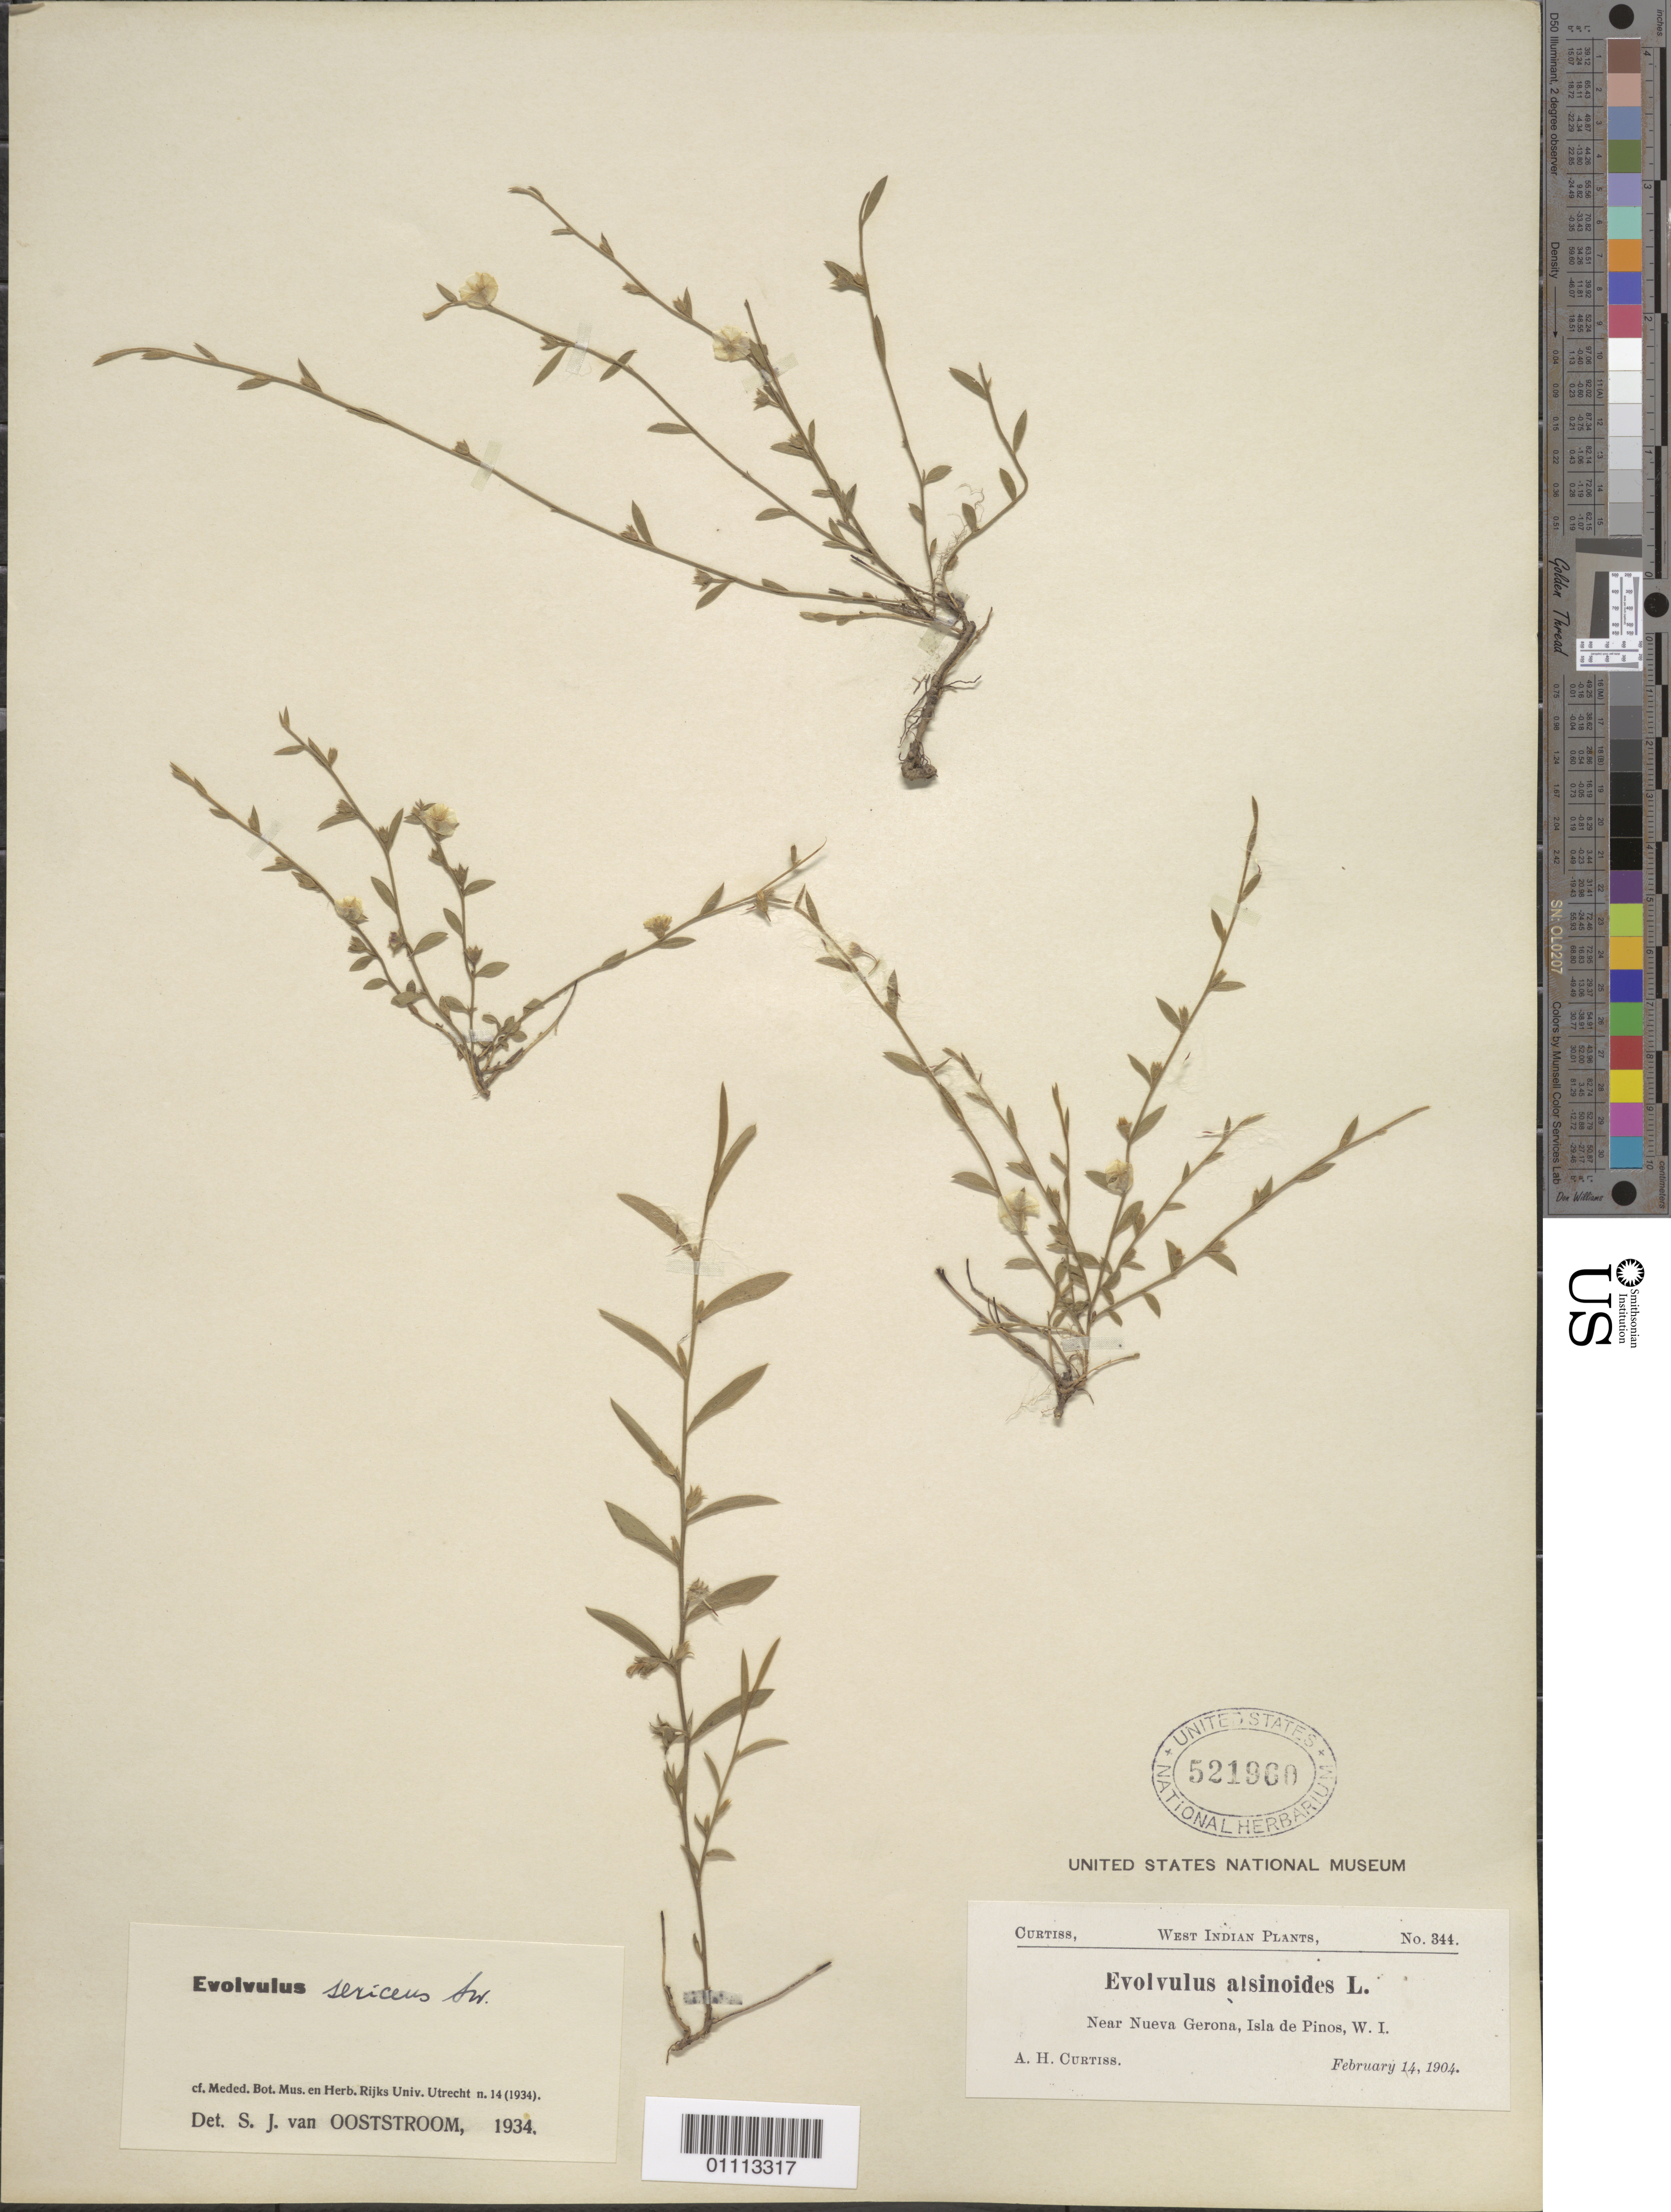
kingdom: Plantae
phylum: Tracheophyta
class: Magnoliopsida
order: Solanales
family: Convolvulaceae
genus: Evolvulus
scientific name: Evolvulus sericeus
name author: Sw.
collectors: A. H. Curtiss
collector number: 344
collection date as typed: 14 Feb 1904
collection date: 1904-02-14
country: Cuba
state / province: Isla de La Juventud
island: Isla de la Juventud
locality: Isle of Pines, Near Nueva Gerona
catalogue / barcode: US 521960